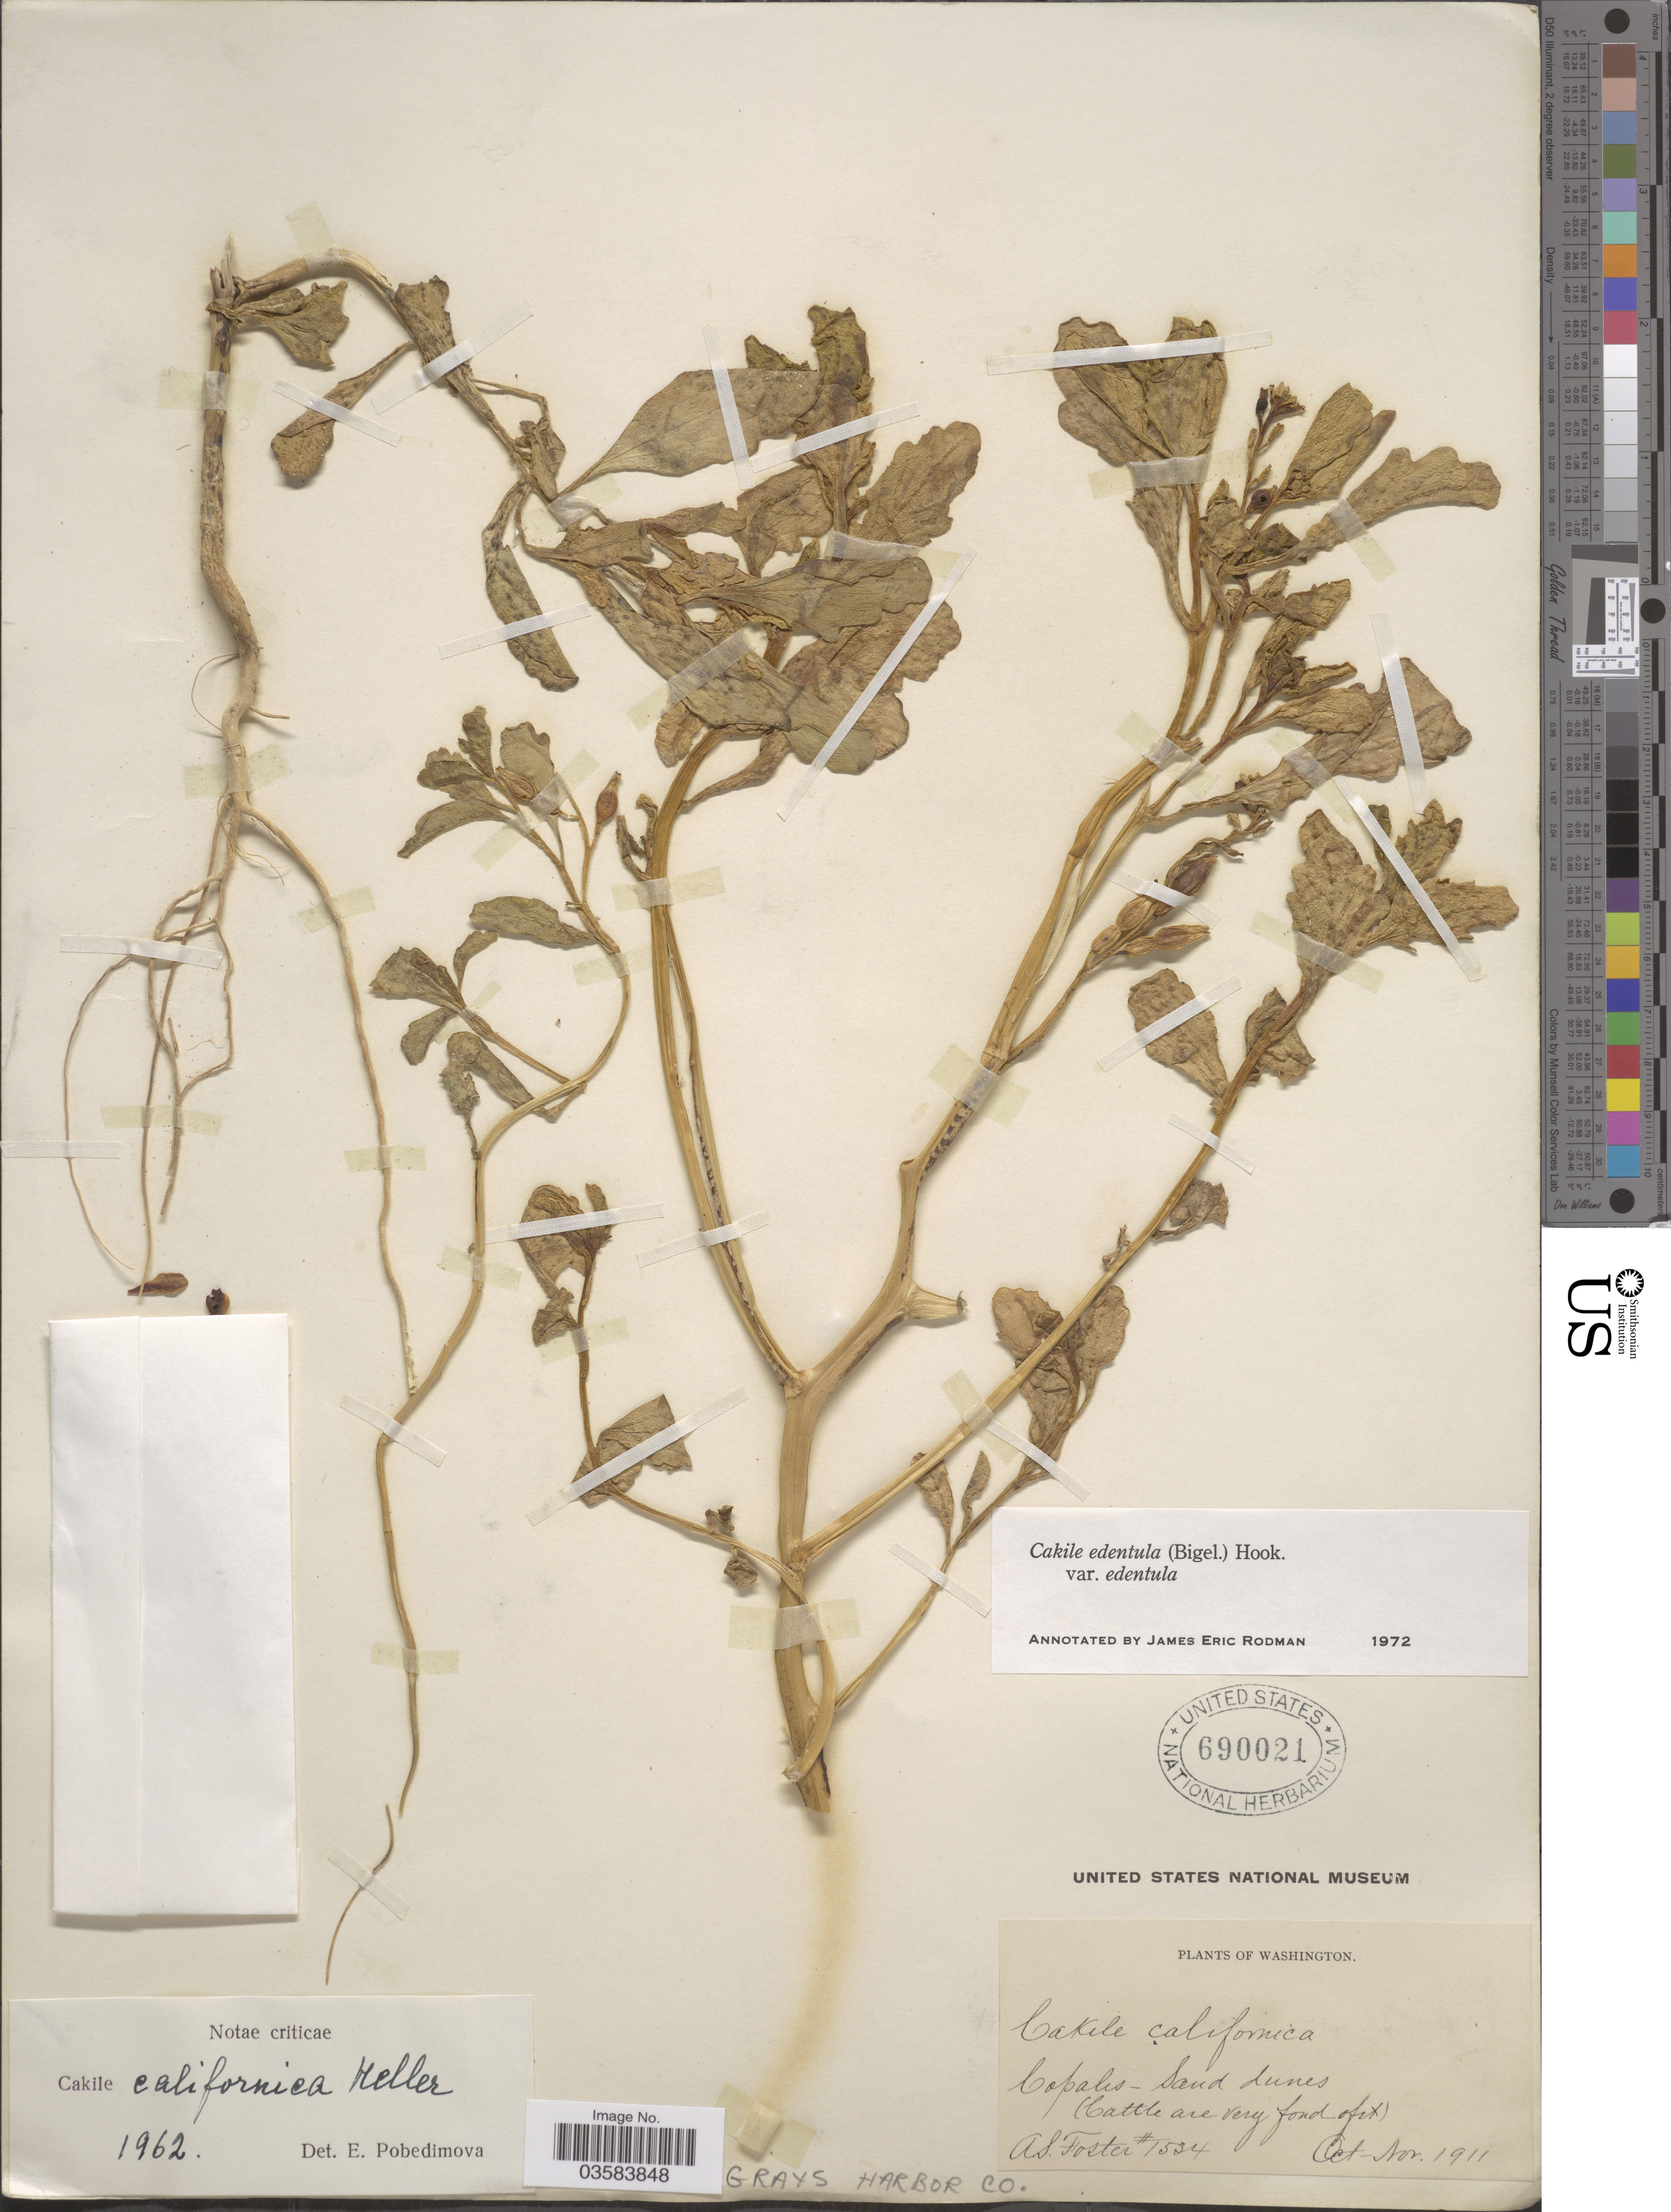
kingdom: Plantae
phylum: Tracheophyta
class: Magnoliopsida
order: Brassicales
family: Brassicaceae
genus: Cakile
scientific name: Cakile edentula var. edentula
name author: (Bigelow) Hook.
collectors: A. S. Foster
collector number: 1534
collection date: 1911-10/1911-11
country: United States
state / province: Washington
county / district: Grays Harbor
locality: Copalis - Sand dunes ( battle are very fond of it). Grays Harbor Co.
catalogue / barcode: US 690021